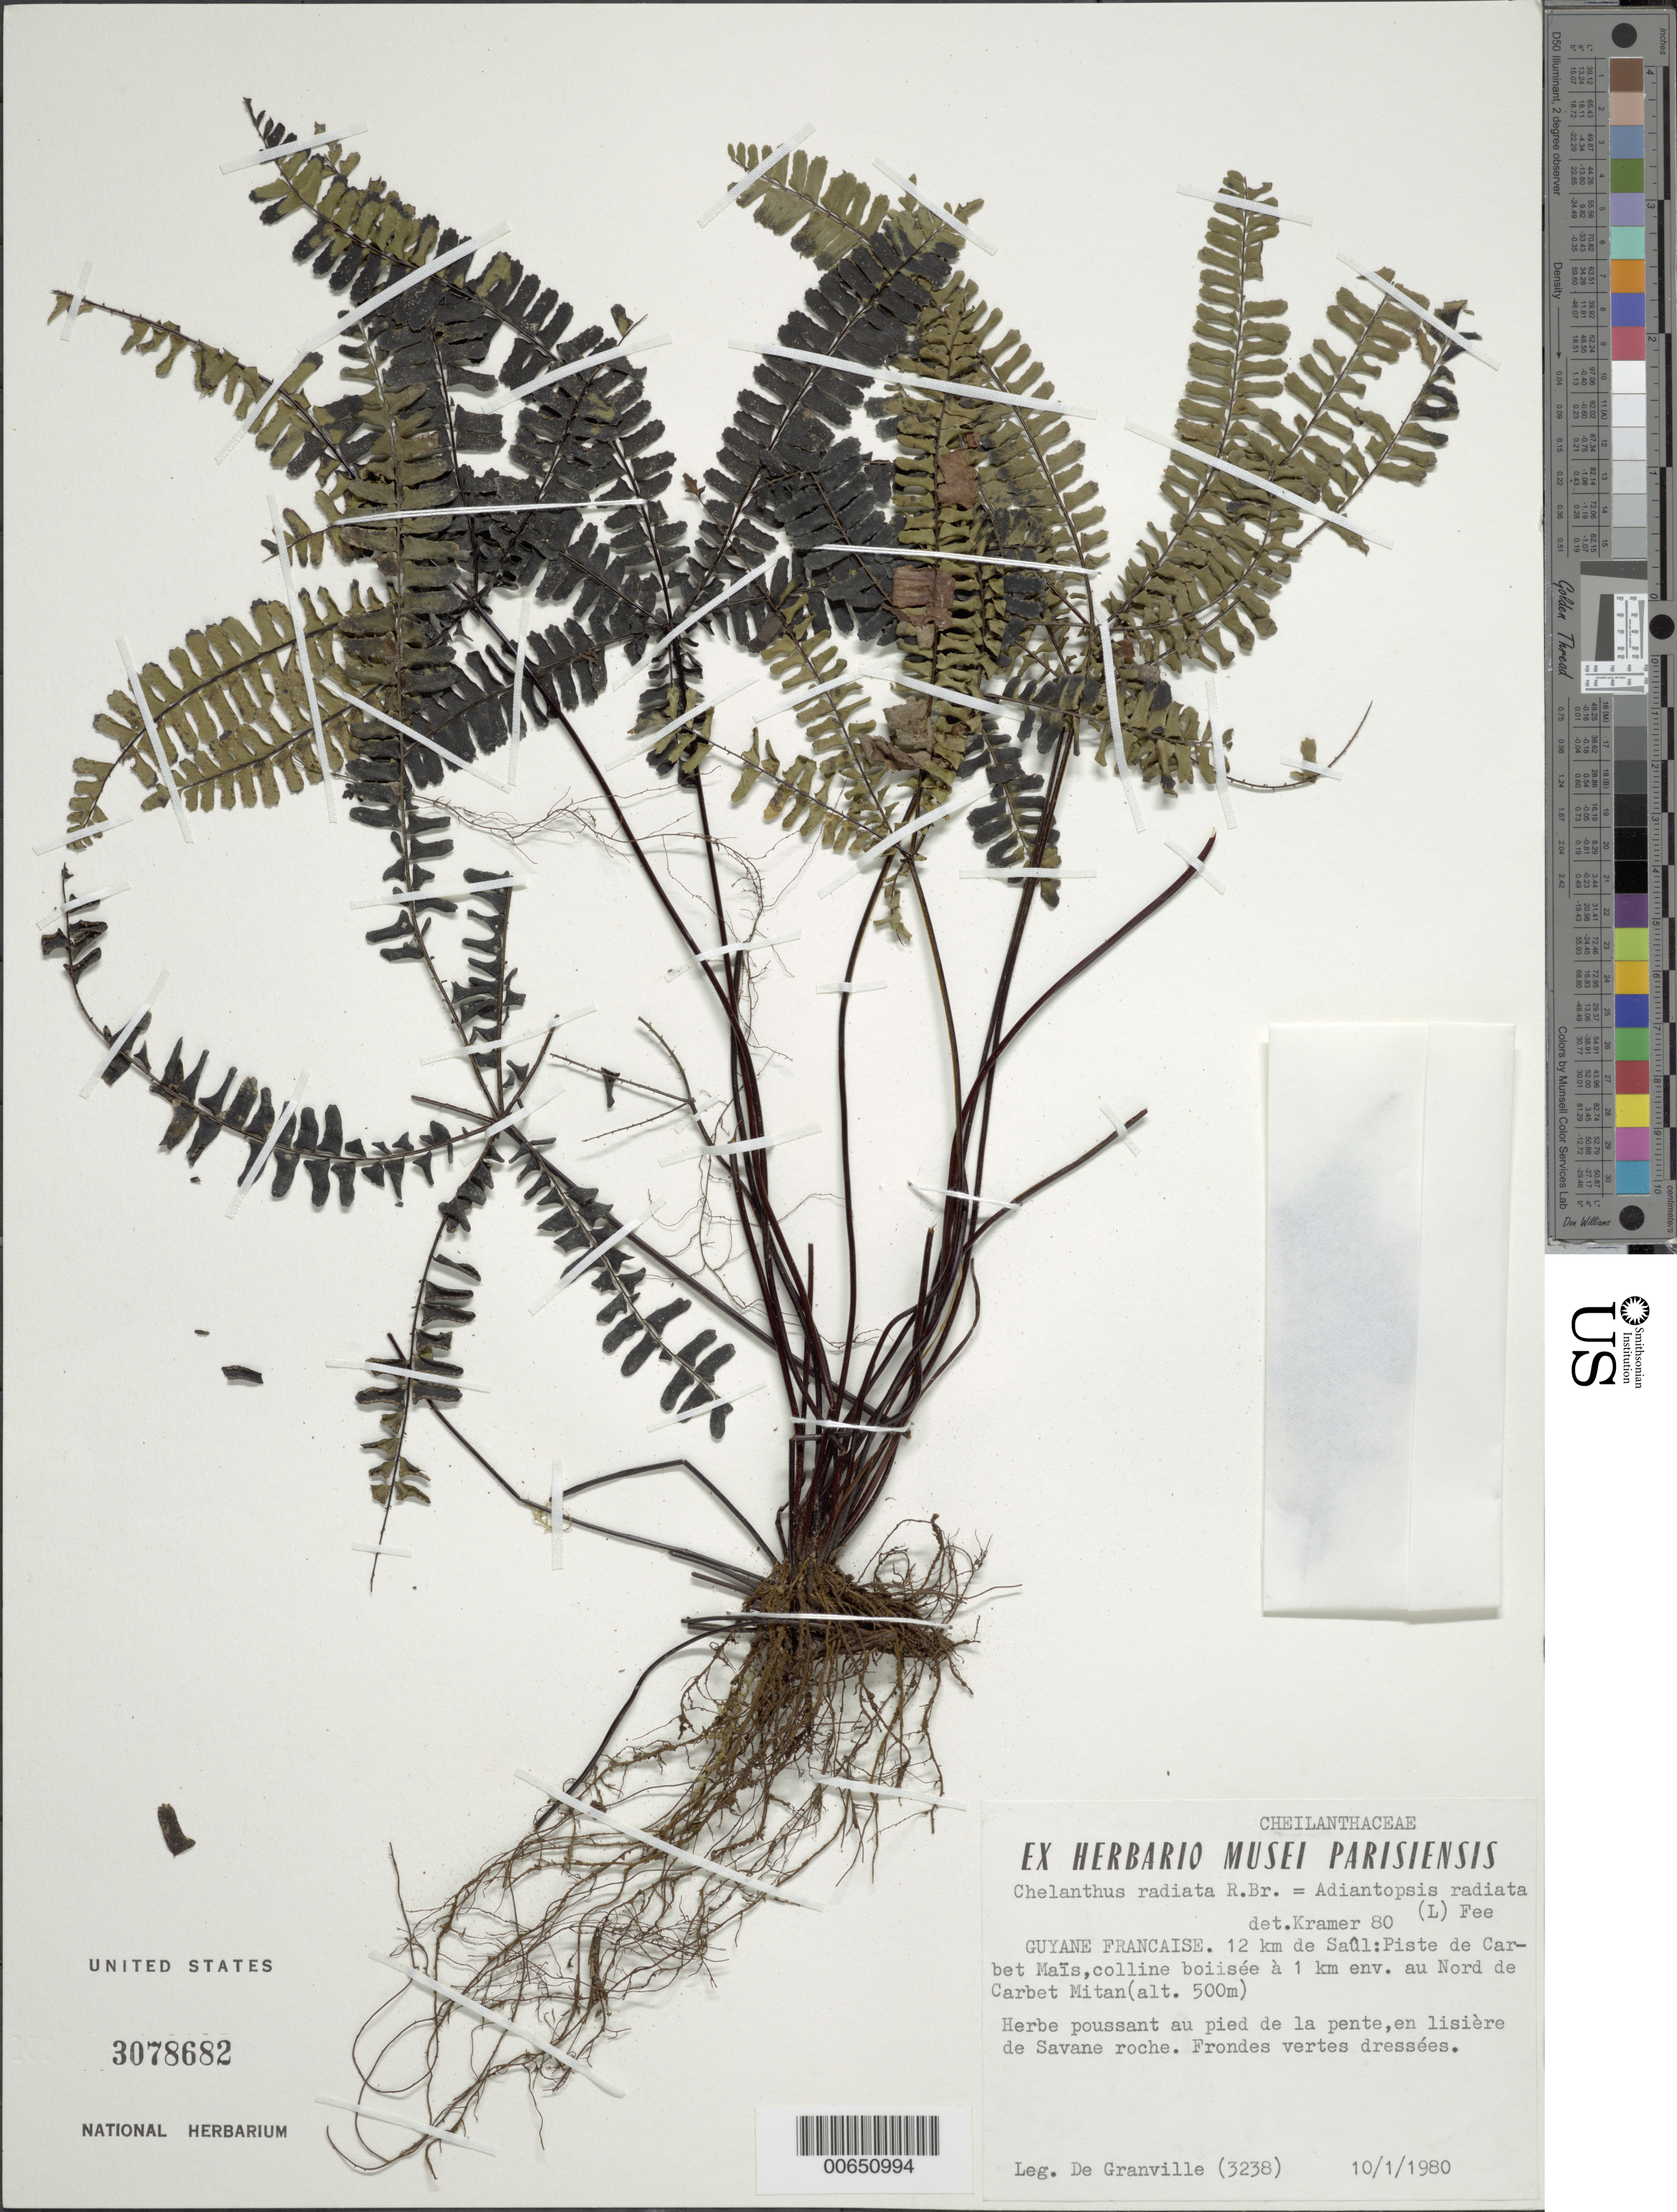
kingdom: Plantae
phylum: Tracheophyta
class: Polypodiopsida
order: Polypodiales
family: Pteridaceae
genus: Adiantopsis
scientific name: Adiantopsis radiata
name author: (L.) Fée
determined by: Kramer, K. U.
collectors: J.-J. de Granville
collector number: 3238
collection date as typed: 10-Jan-80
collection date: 1980-01-10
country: French Guiana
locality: Saül, 12 km E de, Piste de Carbet Maïs, a 1 km Nord de Carbet Mitan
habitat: Colline boiisée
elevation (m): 500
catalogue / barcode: US 3078682